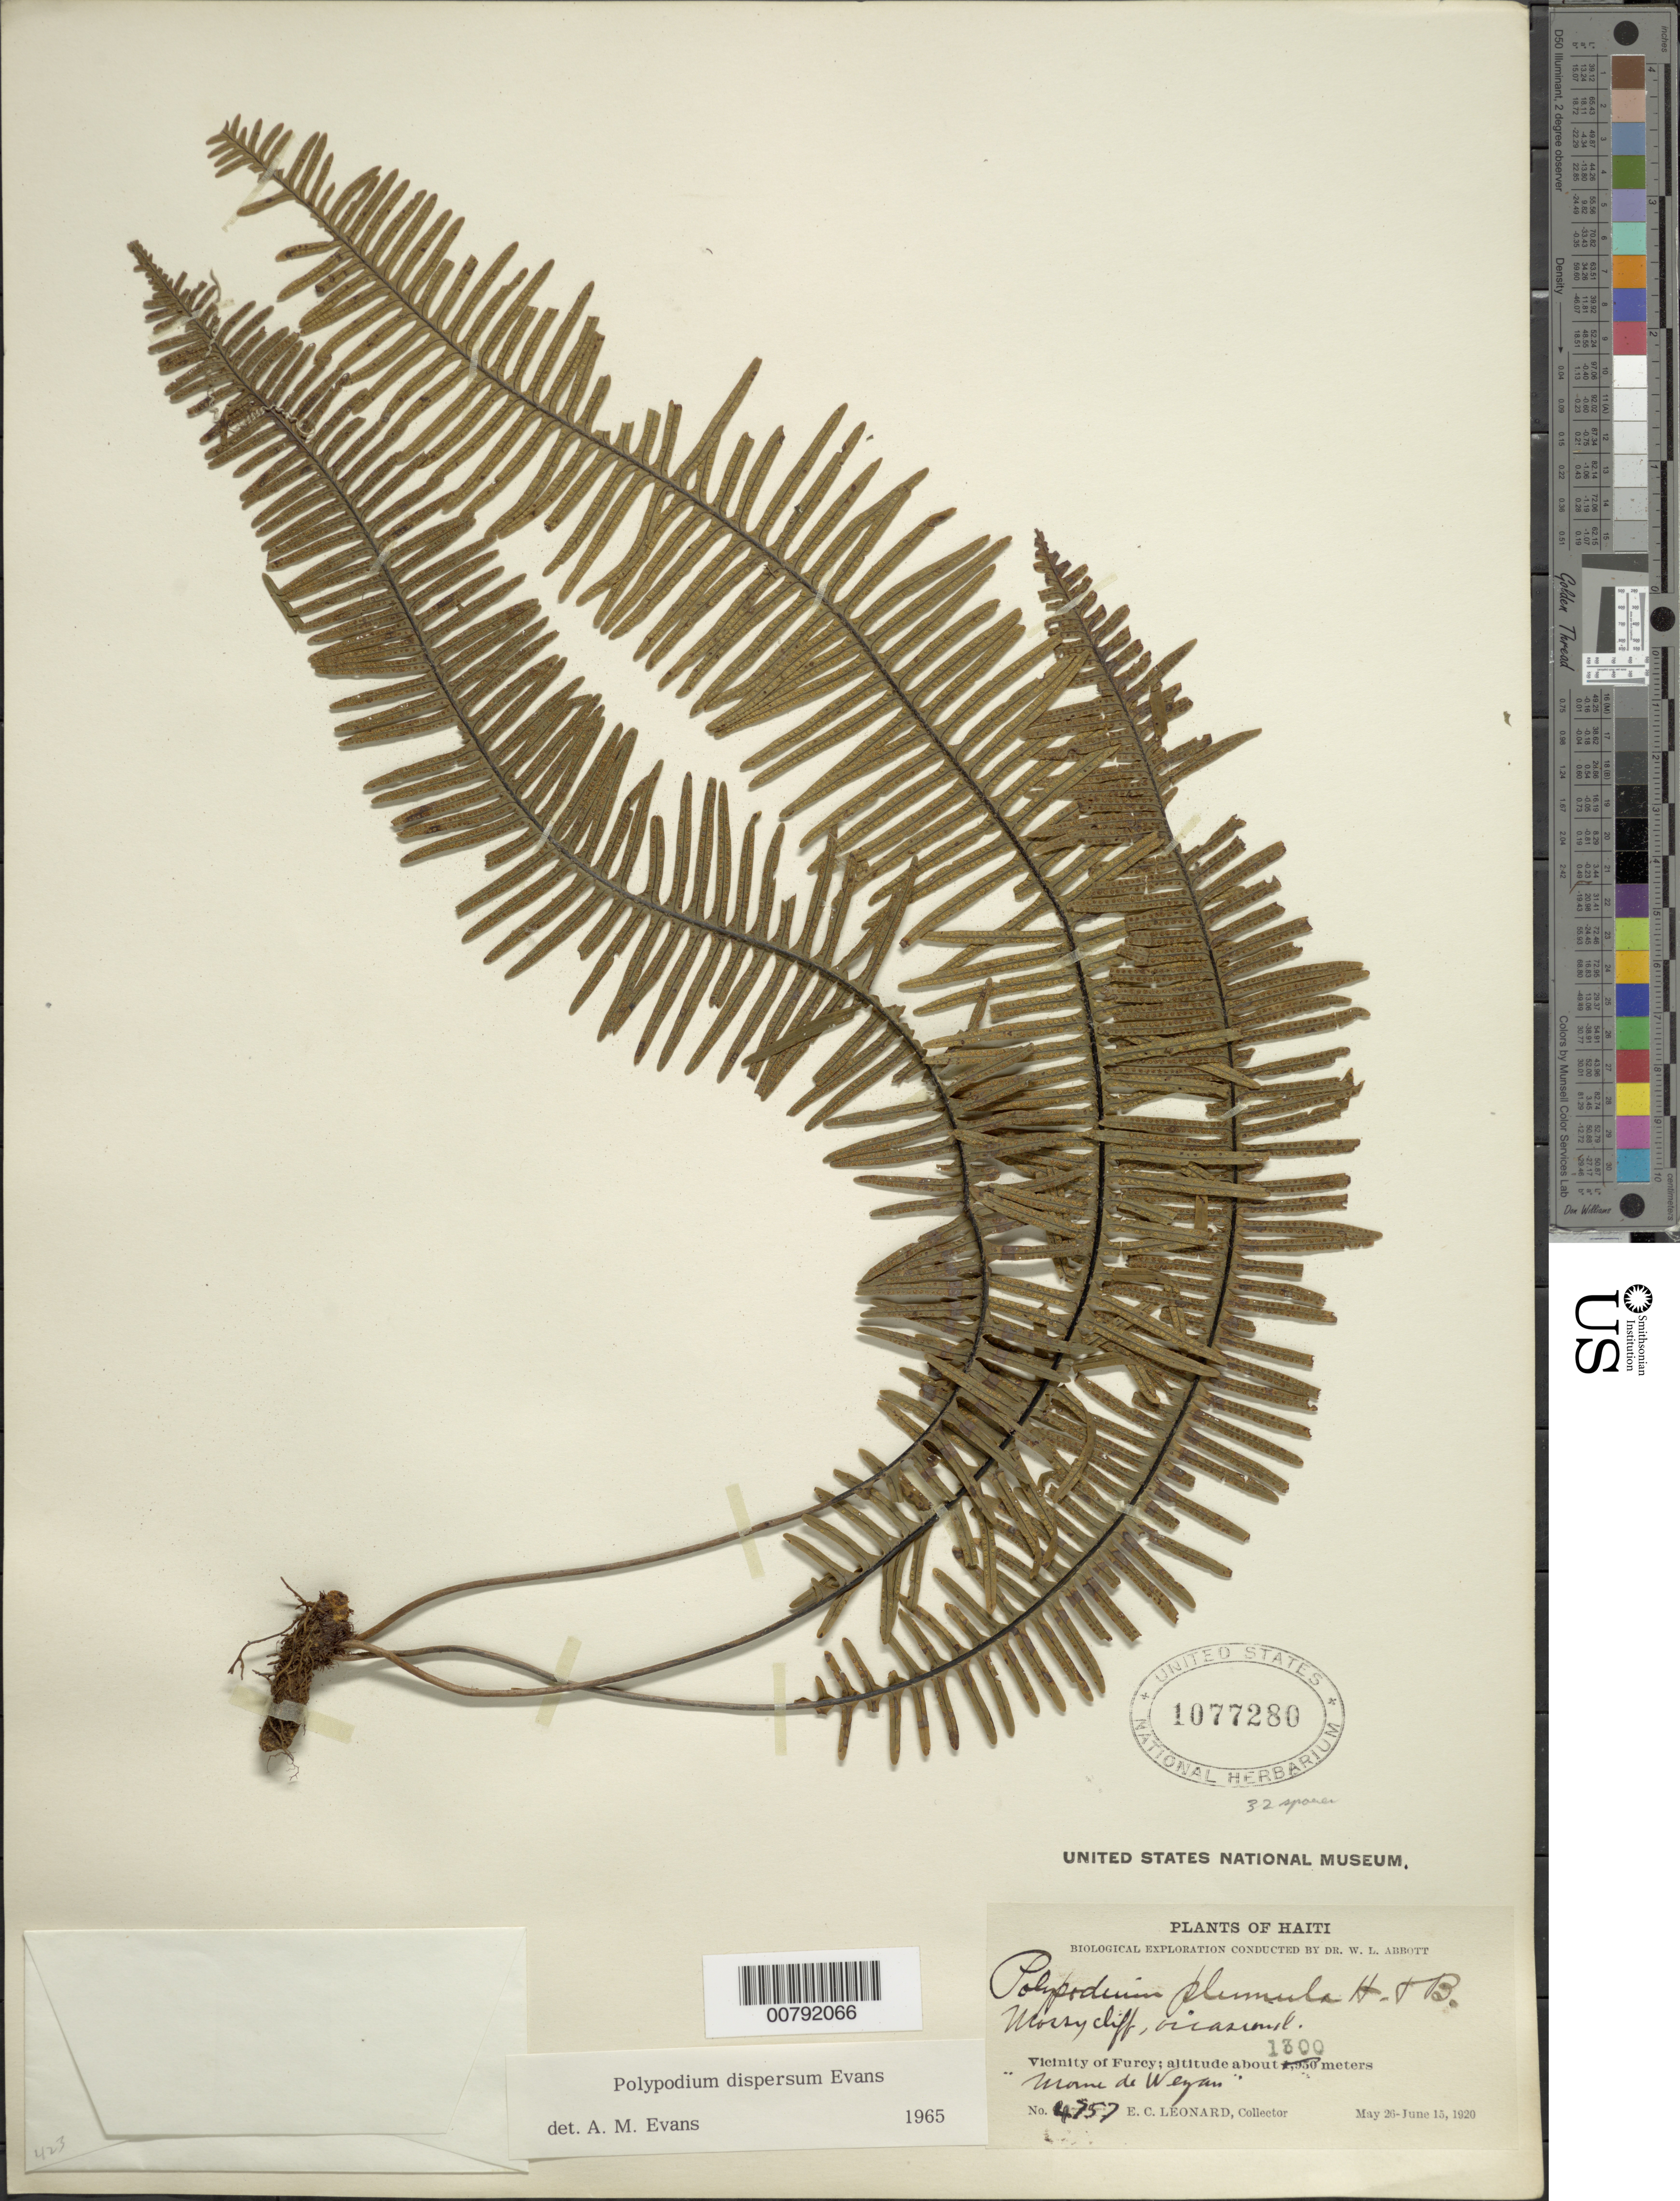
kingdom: Plantae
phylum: Tracheophyta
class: Polypodiopsida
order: Polypodiales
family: Polypodiaceae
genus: Pecluma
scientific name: Pecluma dispersa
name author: (A.M. Evans) M.G. Price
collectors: E. C. Leonard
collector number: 4757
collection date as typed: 26 May 1920 15 Jun 1920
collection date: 1920-05-26/1920-06-15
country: Haiti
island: Hispaniola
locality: Furcy, Morne de Weyan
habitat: Mossy cliff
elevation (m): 1300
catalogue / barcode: US 1077280